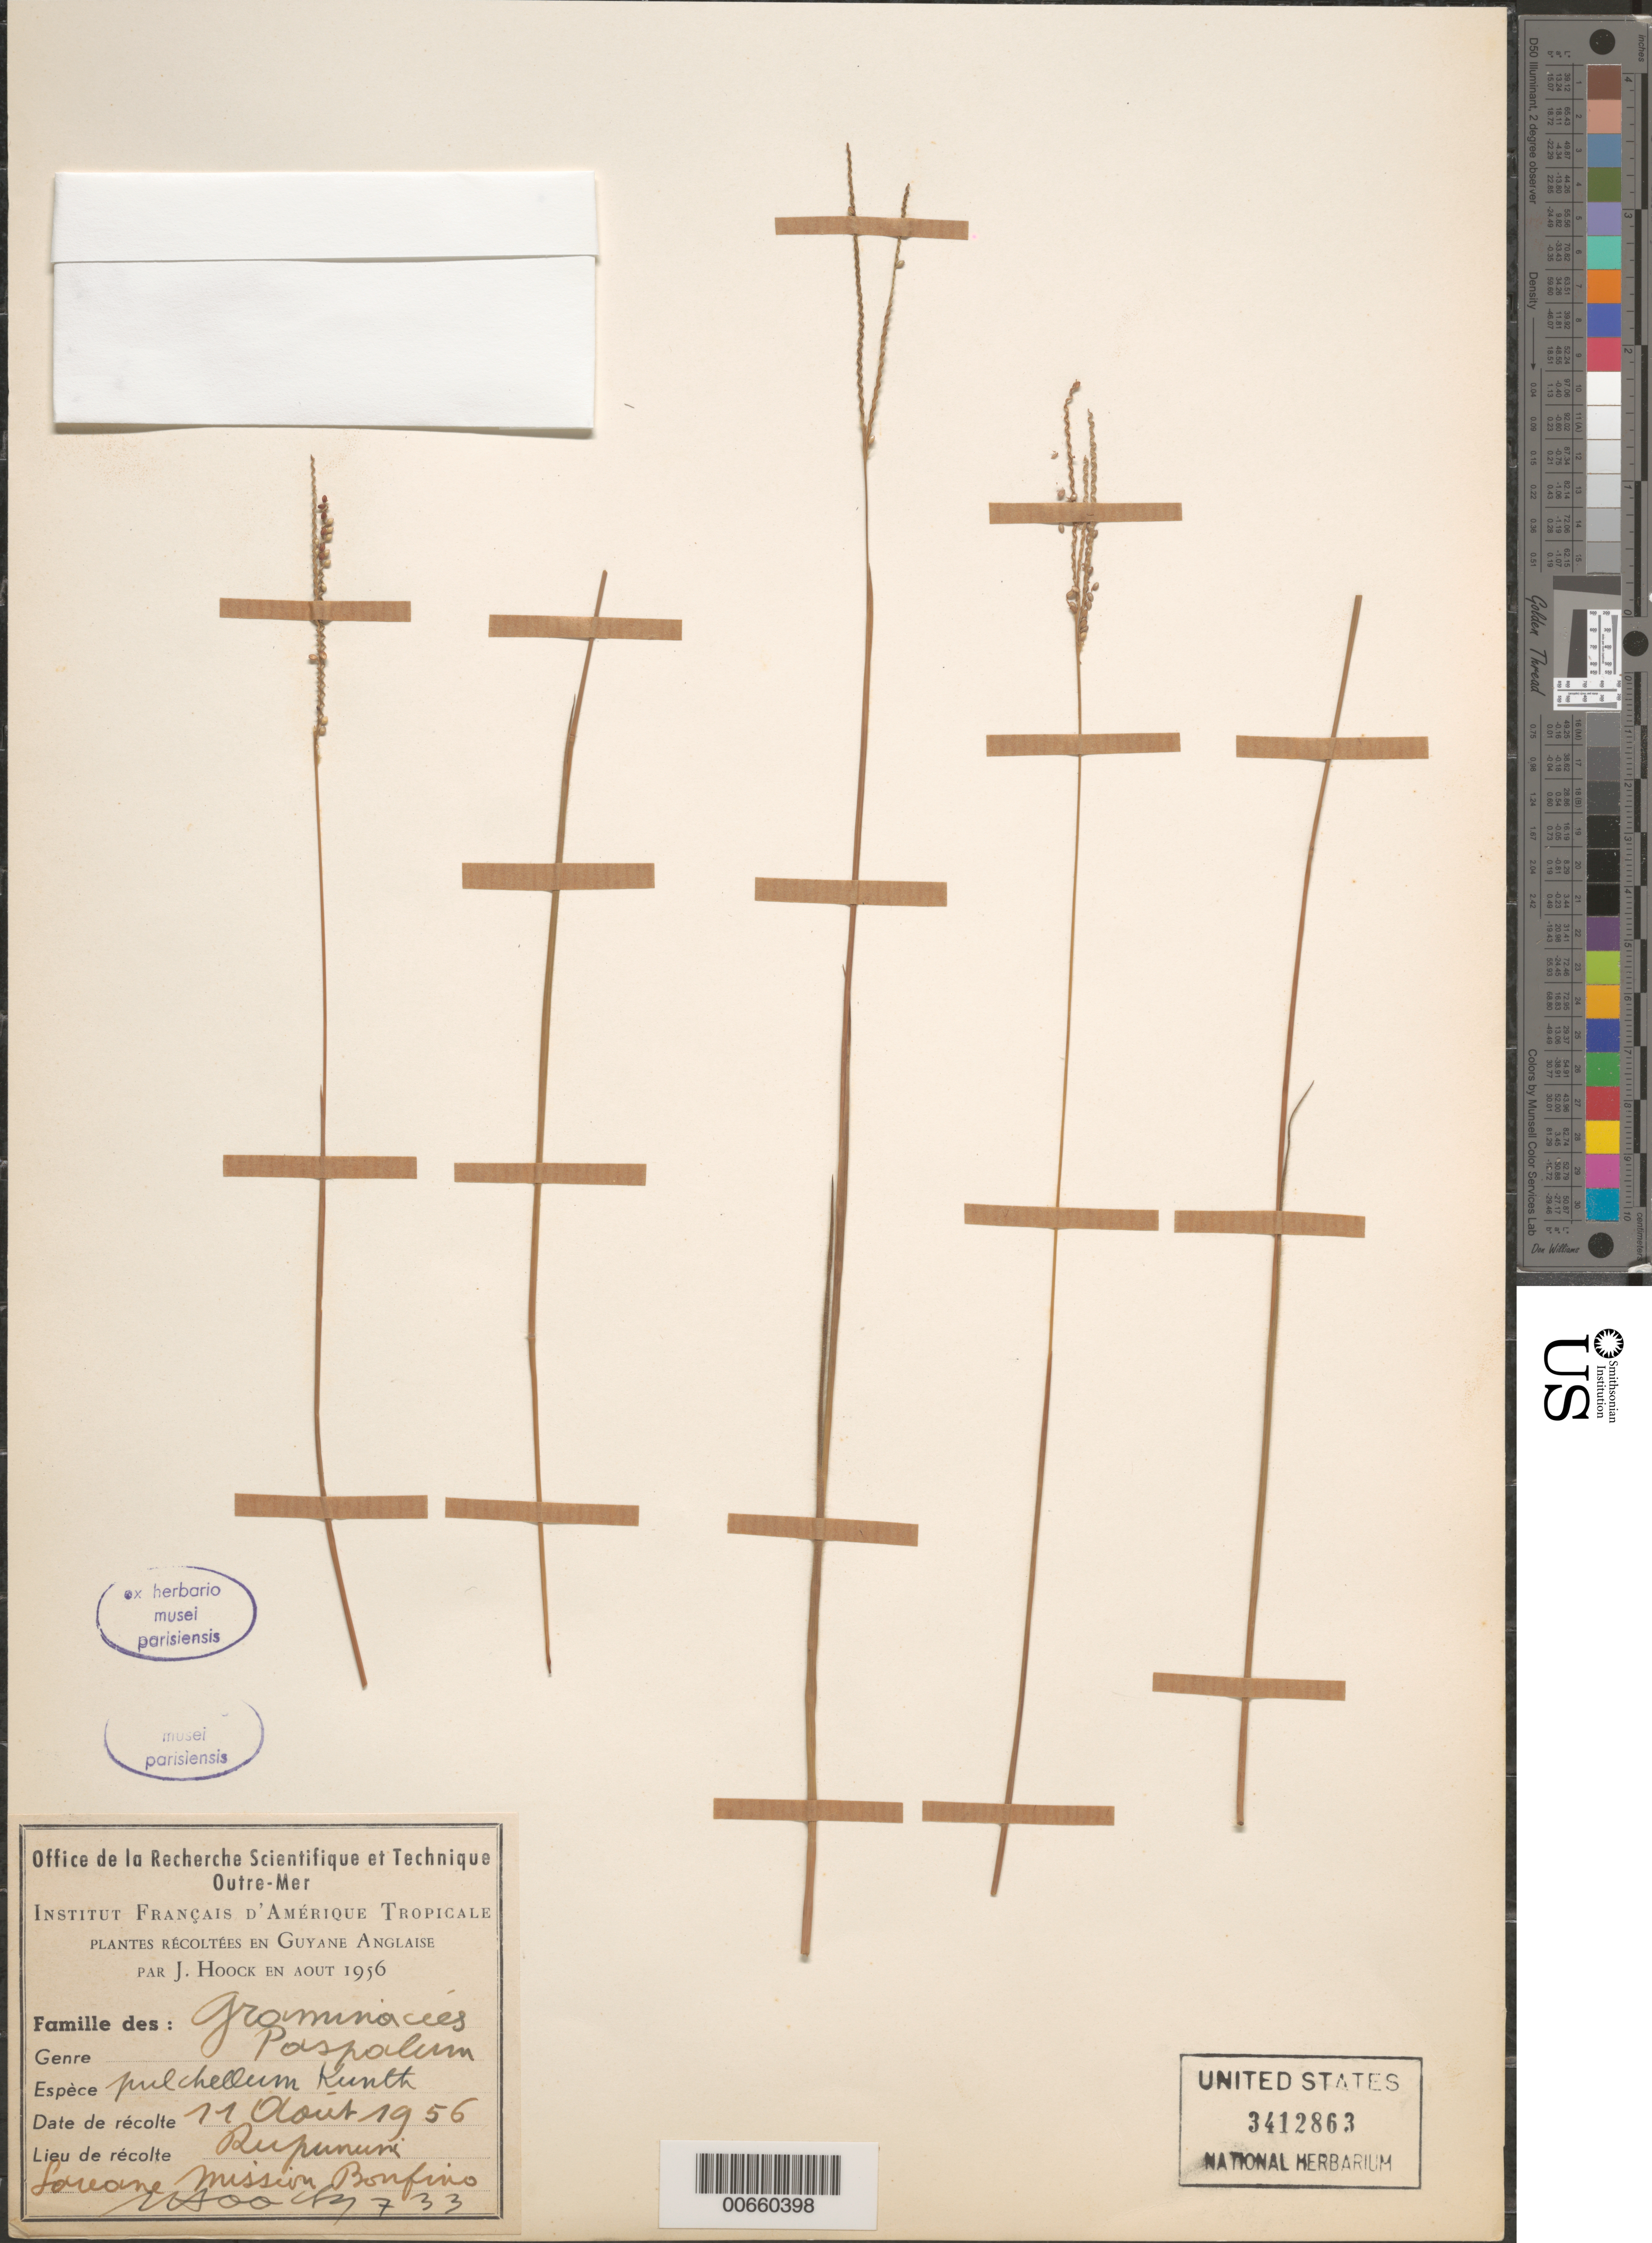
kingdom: Plantae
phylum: Tracheophyta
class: Liliopsida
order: Poales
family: Poaceae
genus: Paspalum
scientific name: Paspalum pulchellum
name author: Kunth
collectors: J. Hoock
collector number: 733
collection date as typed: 11-Aug-56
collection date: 1956-08-11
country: Guyana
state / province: U. Takutu-U. Essequibo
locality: Rupununi, Savane Mission Bonfino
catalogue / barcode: US 3412863